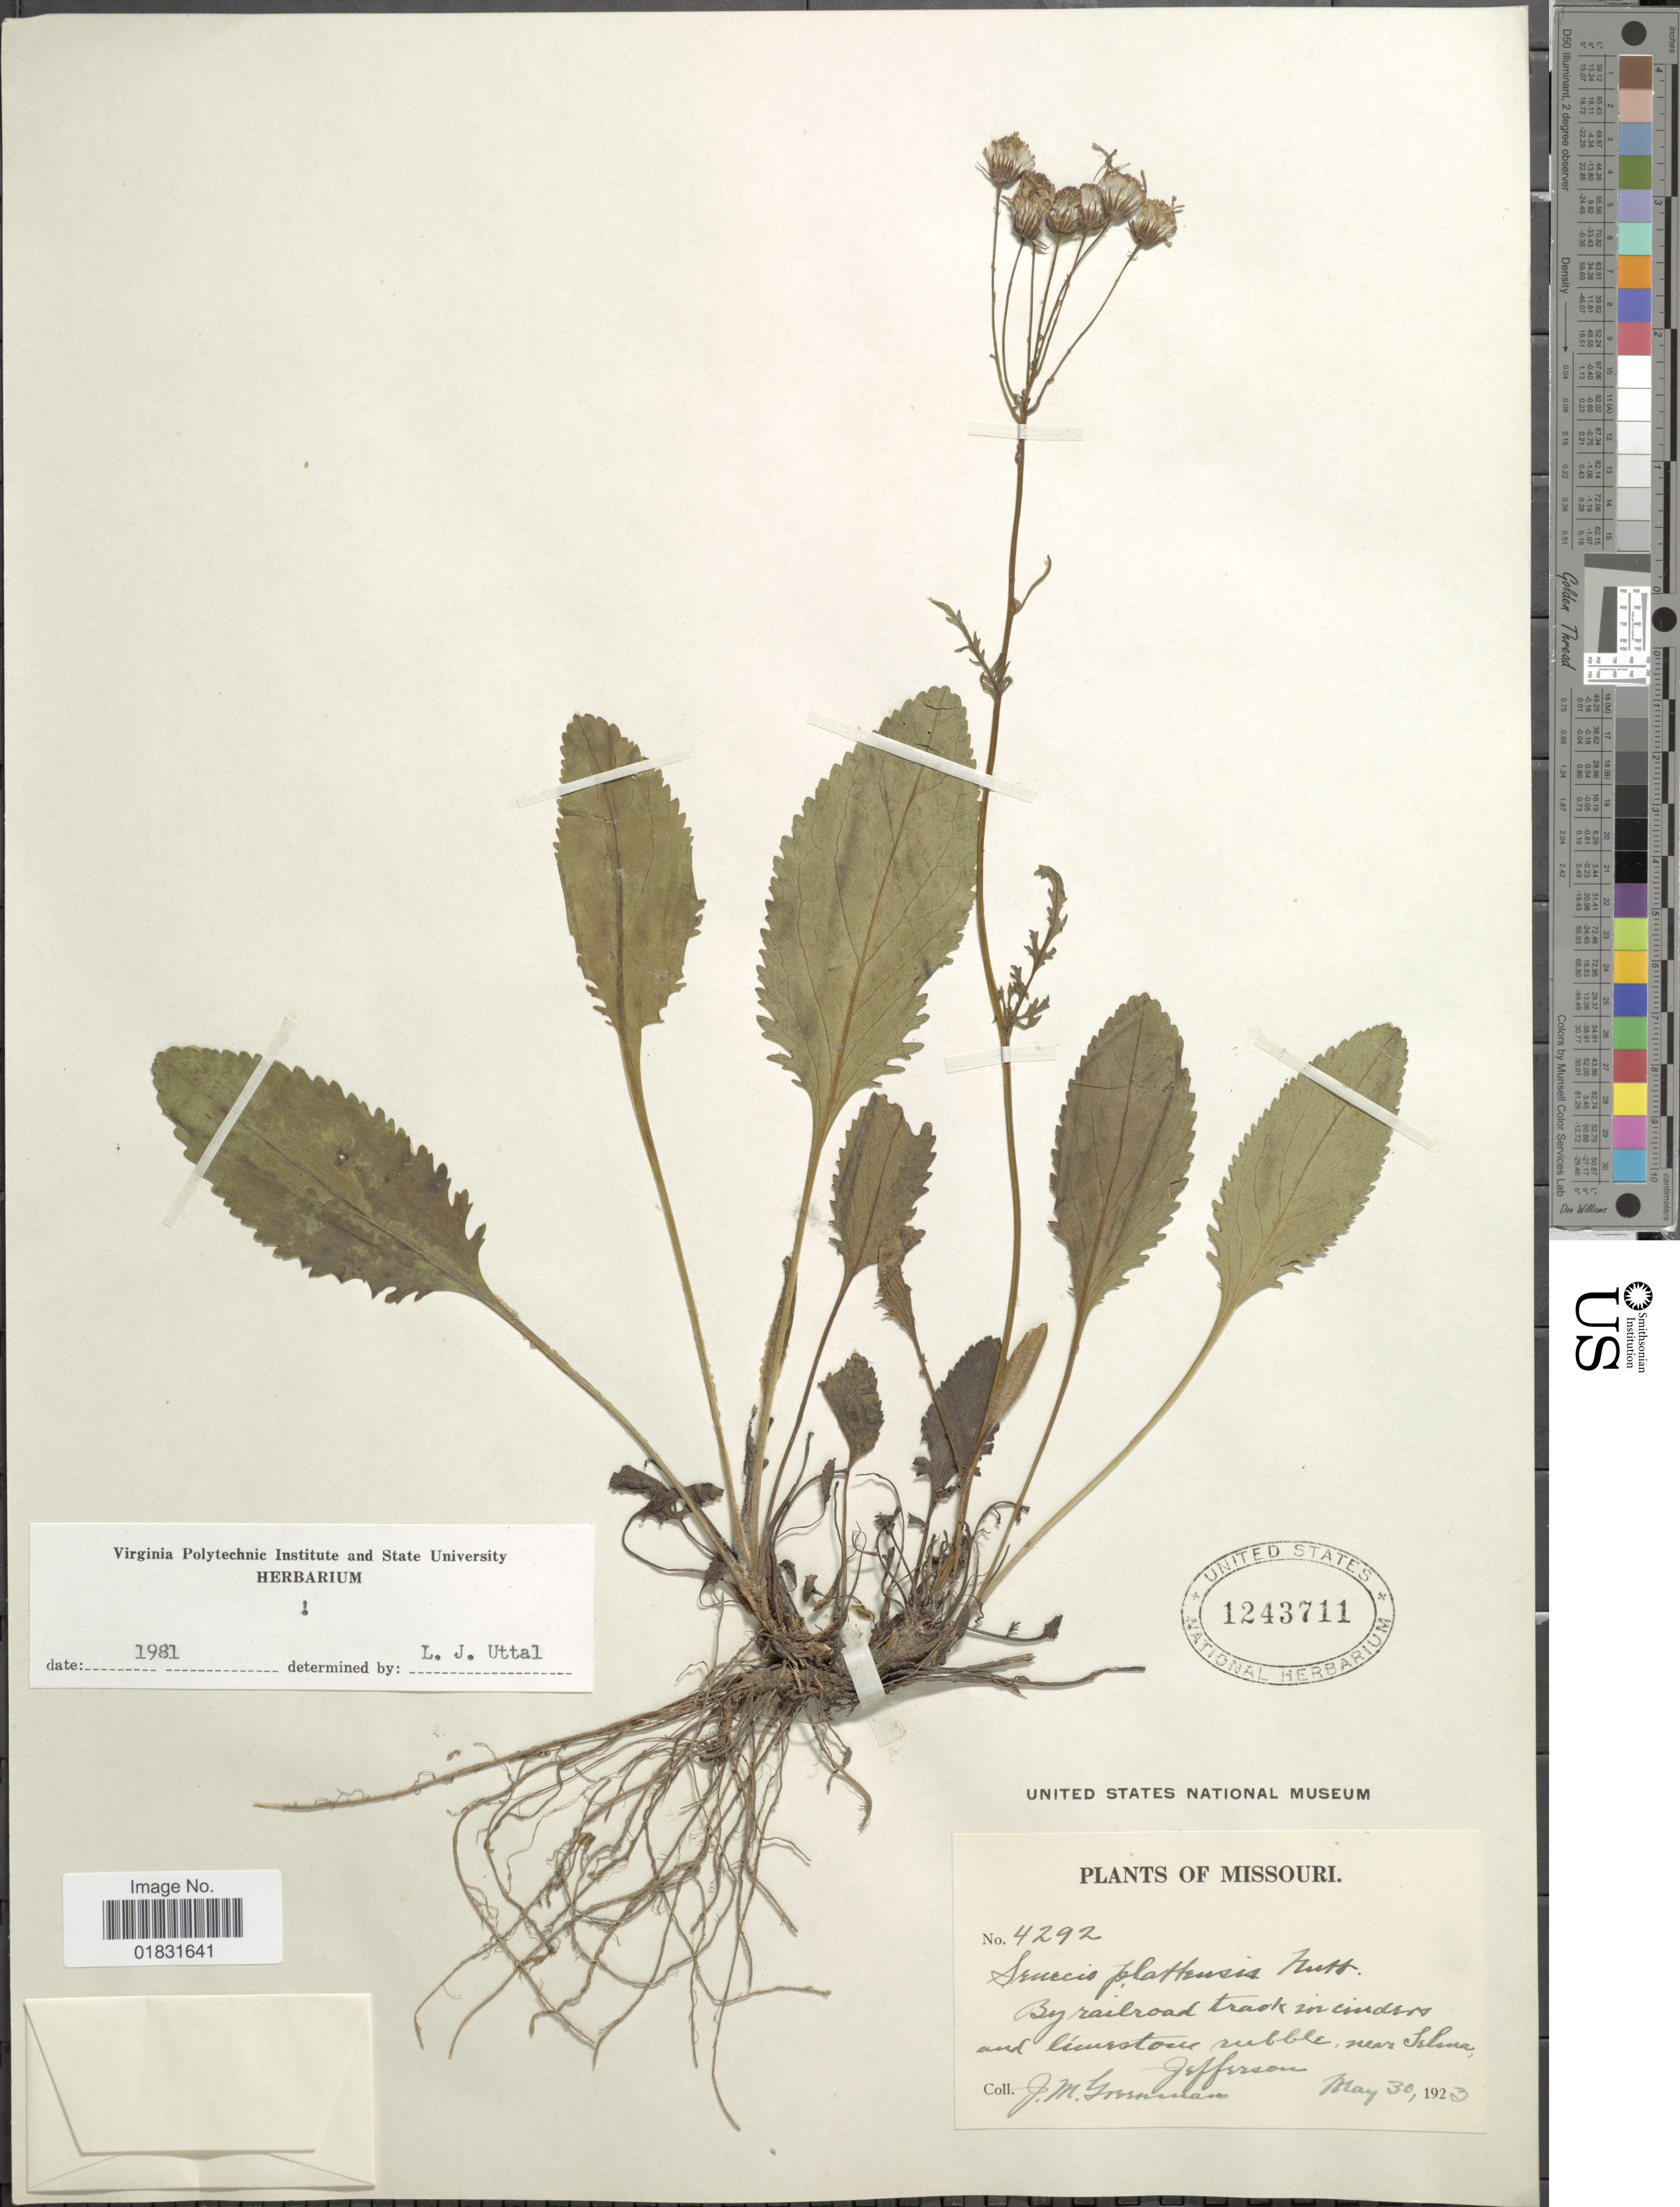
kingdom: Plantae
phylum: Tracheophyta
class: Magnoliopsida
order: Asterales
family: Asteraceae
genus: Packera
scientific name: Packera plattensis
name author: W.A. Weber & Á. Löve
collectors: J. M. Greenman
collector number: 4292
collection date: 1923-05-30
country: United States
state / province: Missouri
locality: By railroad tracks in cinders and limestone rubber near Selana, Jefferson County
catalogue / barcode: US 1243711